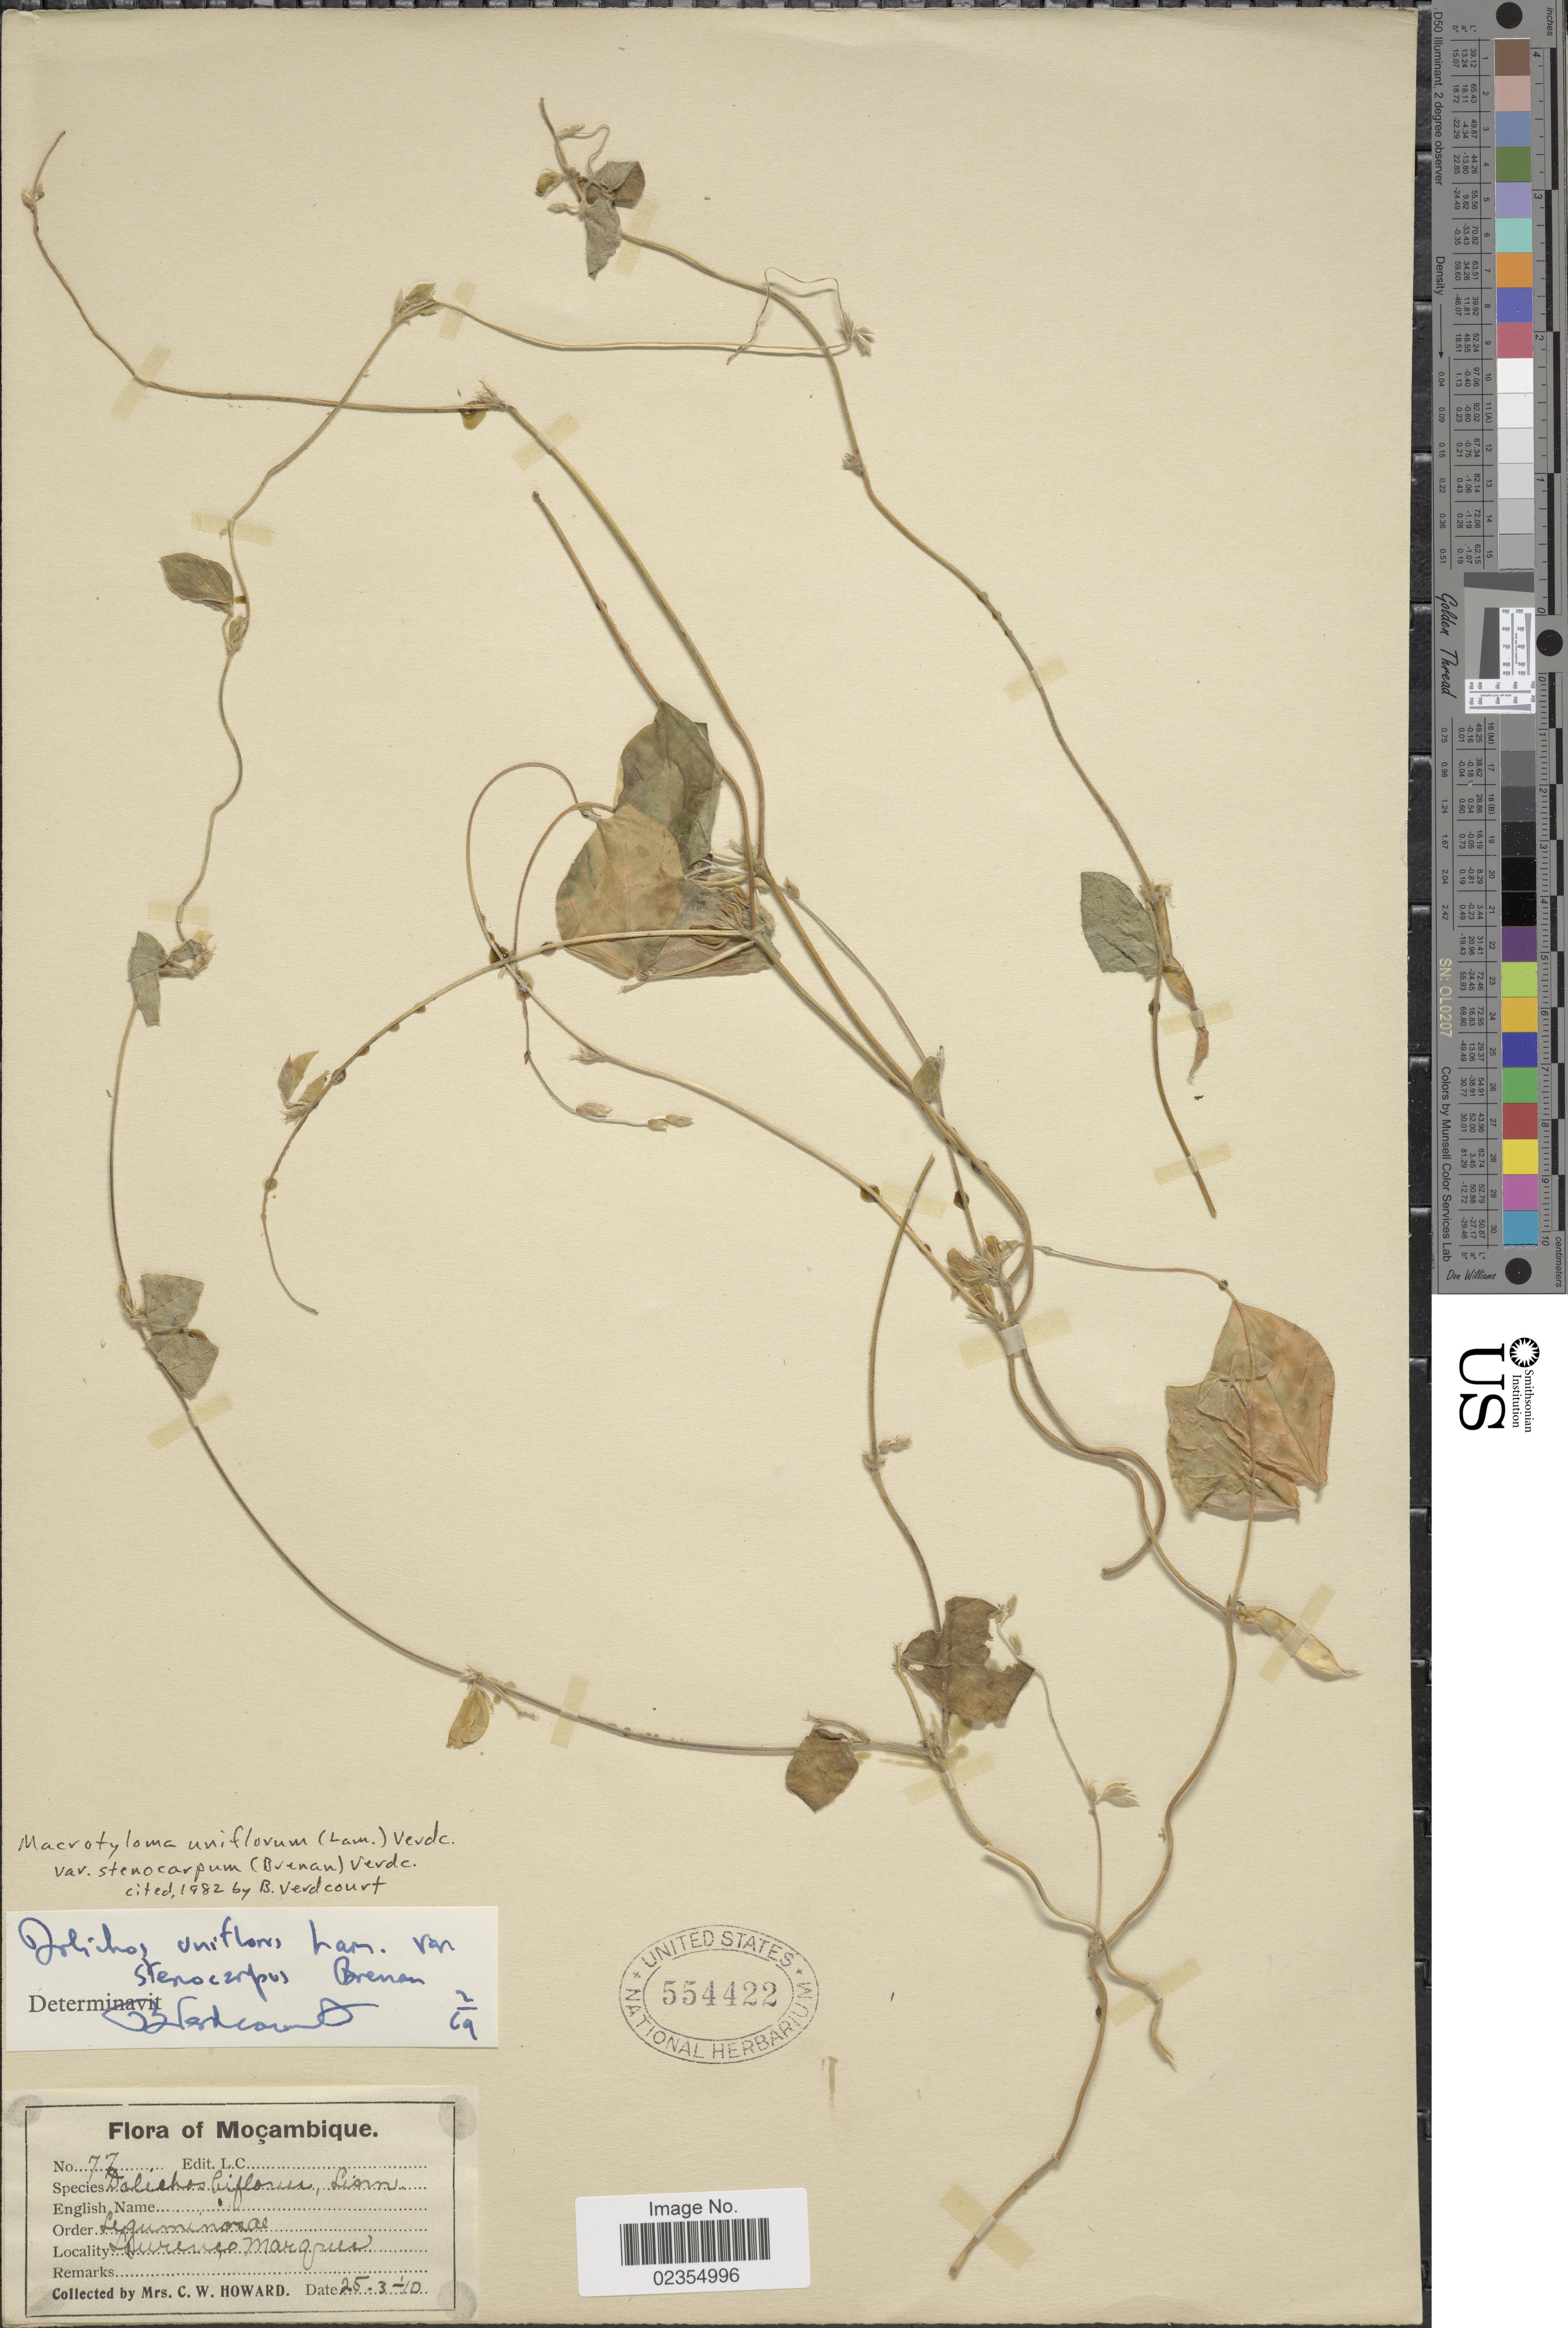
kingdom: Plantae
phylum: Tracheophyta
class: Magnoliopsida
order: Fabales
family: Fabaceae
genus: Macrotyloma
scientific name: Macrotyloma uniflorum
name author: (Lam.) Verdc.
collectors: C. W. Howard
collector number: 77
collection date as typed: Transcribed d/m/y: 25/3/10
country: Mozambique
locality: Laurenco Marques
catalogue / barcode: US 554422